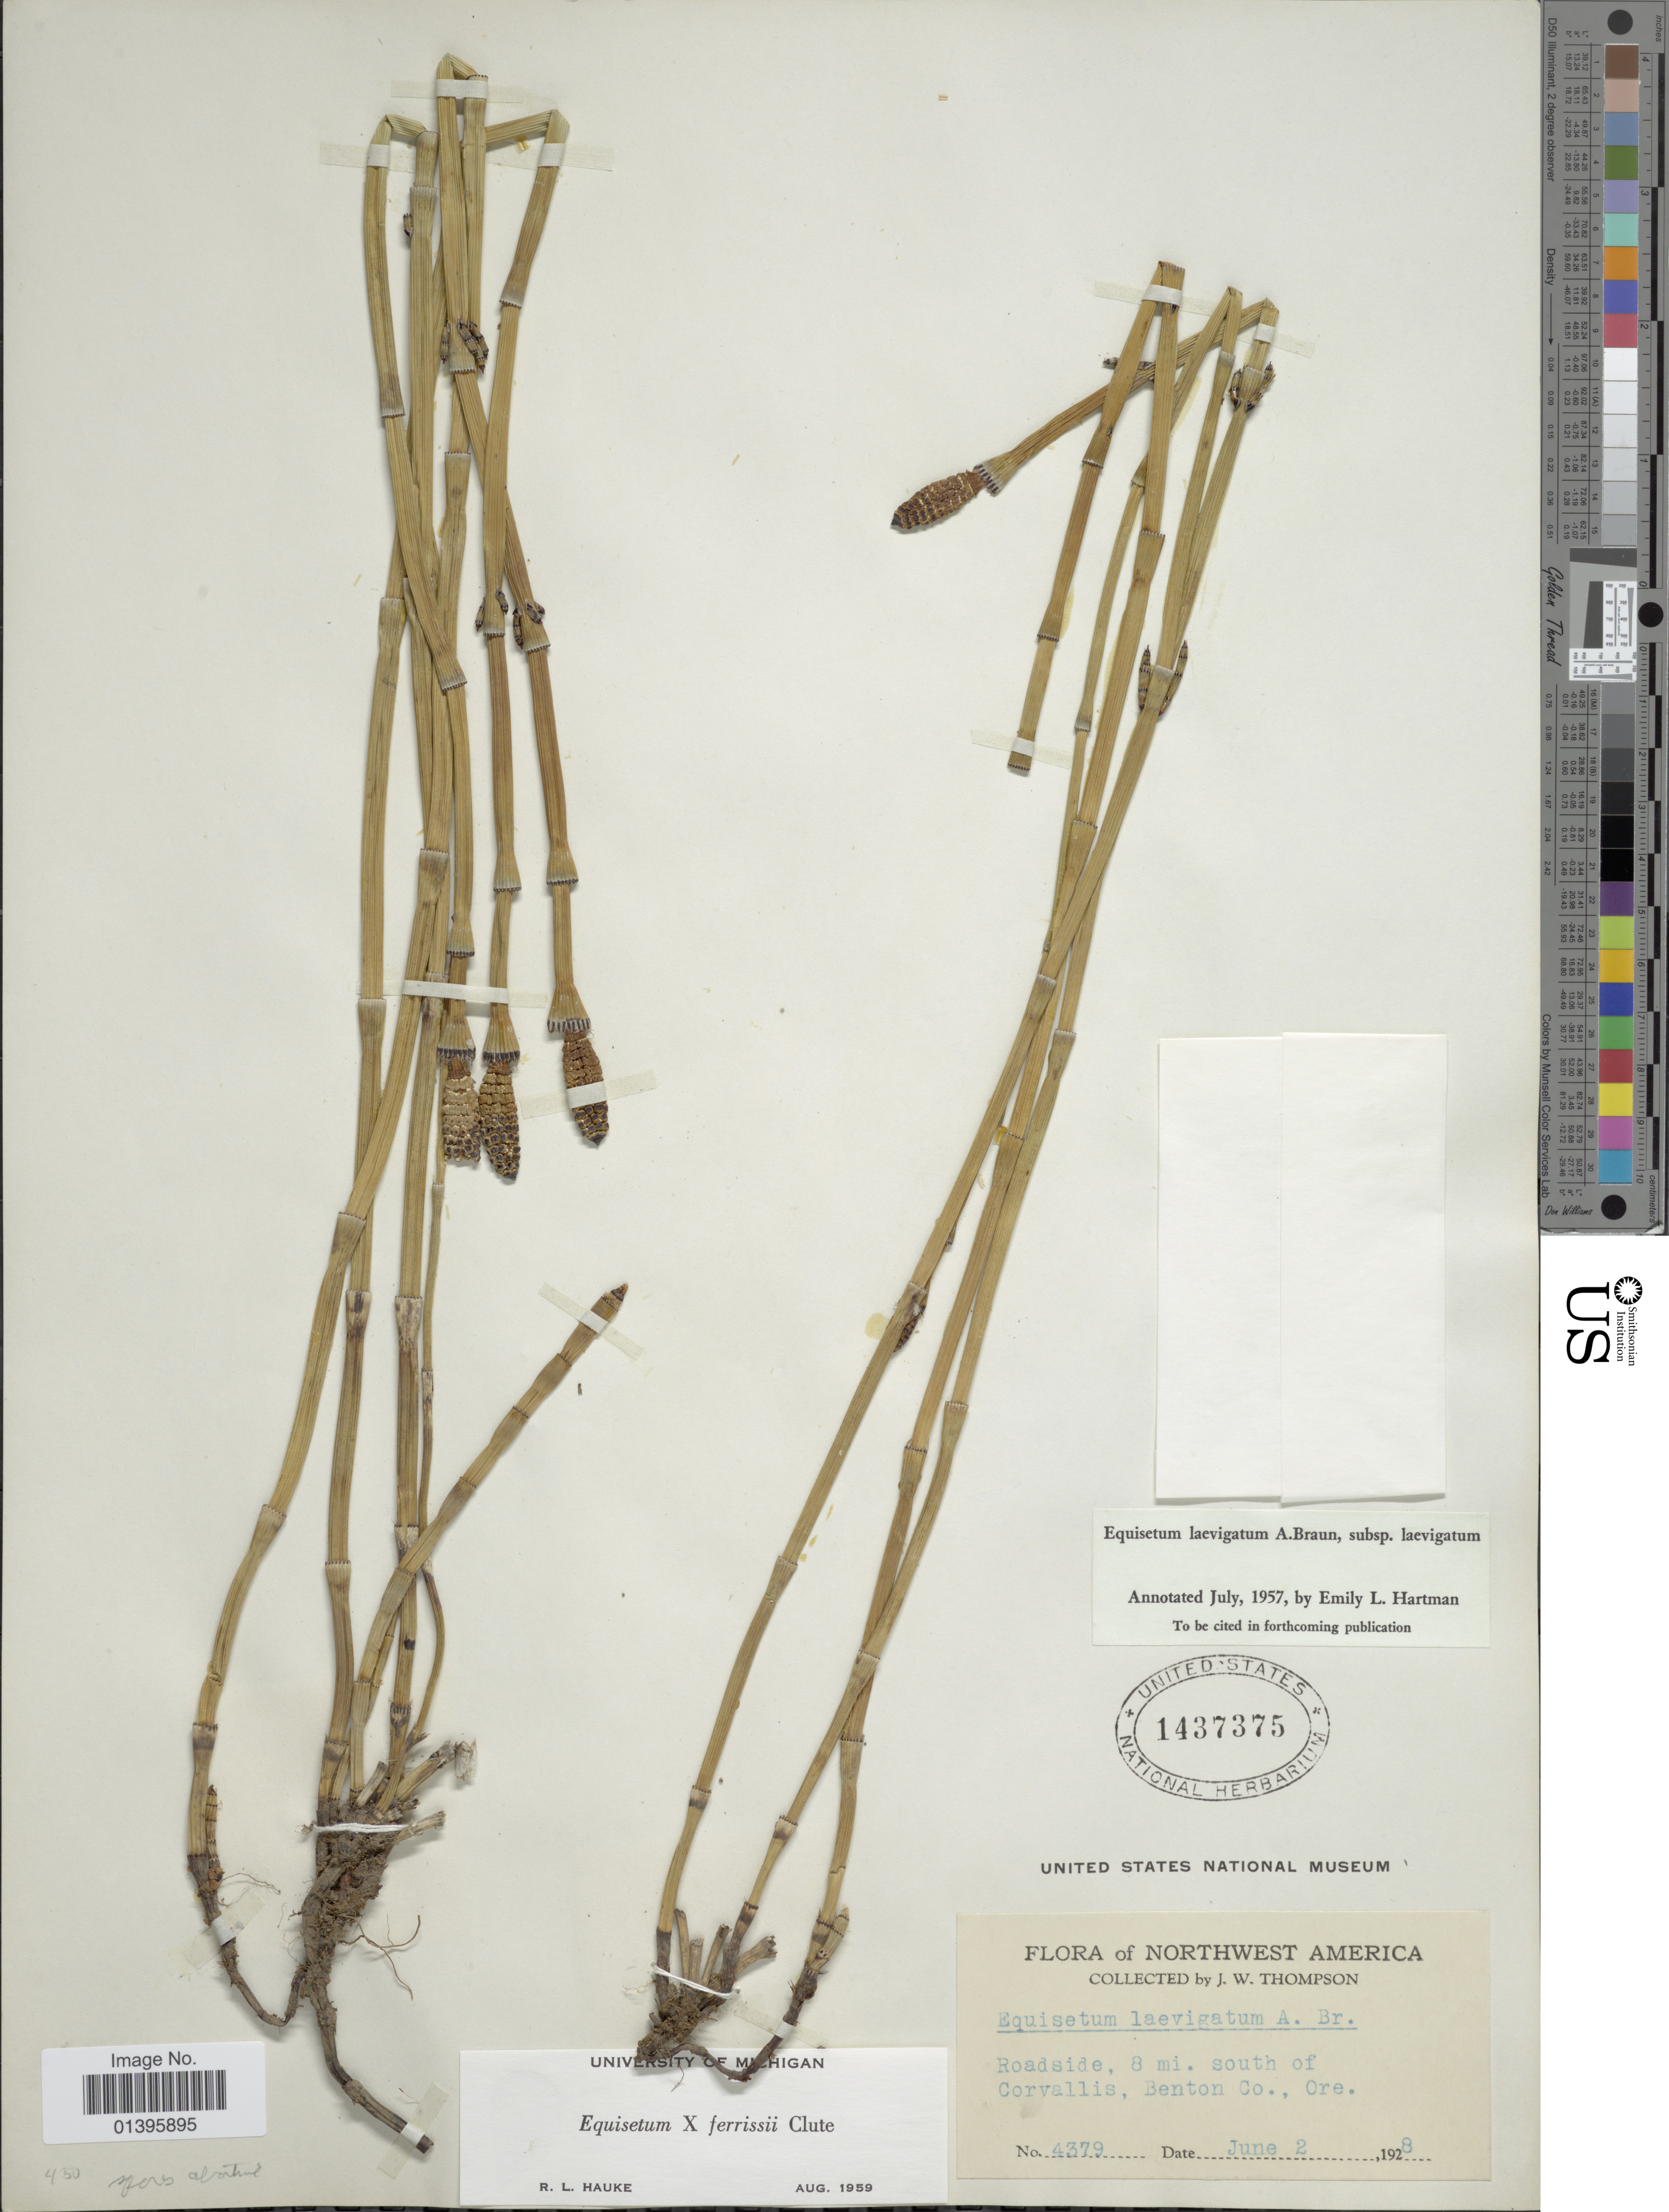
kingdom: Plantae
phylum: Tracheophyta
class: Polypodiopsida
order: Equisetales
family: Equisetaceae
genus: Equisetum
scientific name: Equisetum x ferrissii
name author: Clute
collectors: J. W. Thompson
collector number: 4379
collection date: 1928-06-02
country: United States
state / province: Oregon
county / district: Benton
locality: Roadside, 8 mi. south of Corvallis, Benton Co.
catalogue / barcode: US 1437375